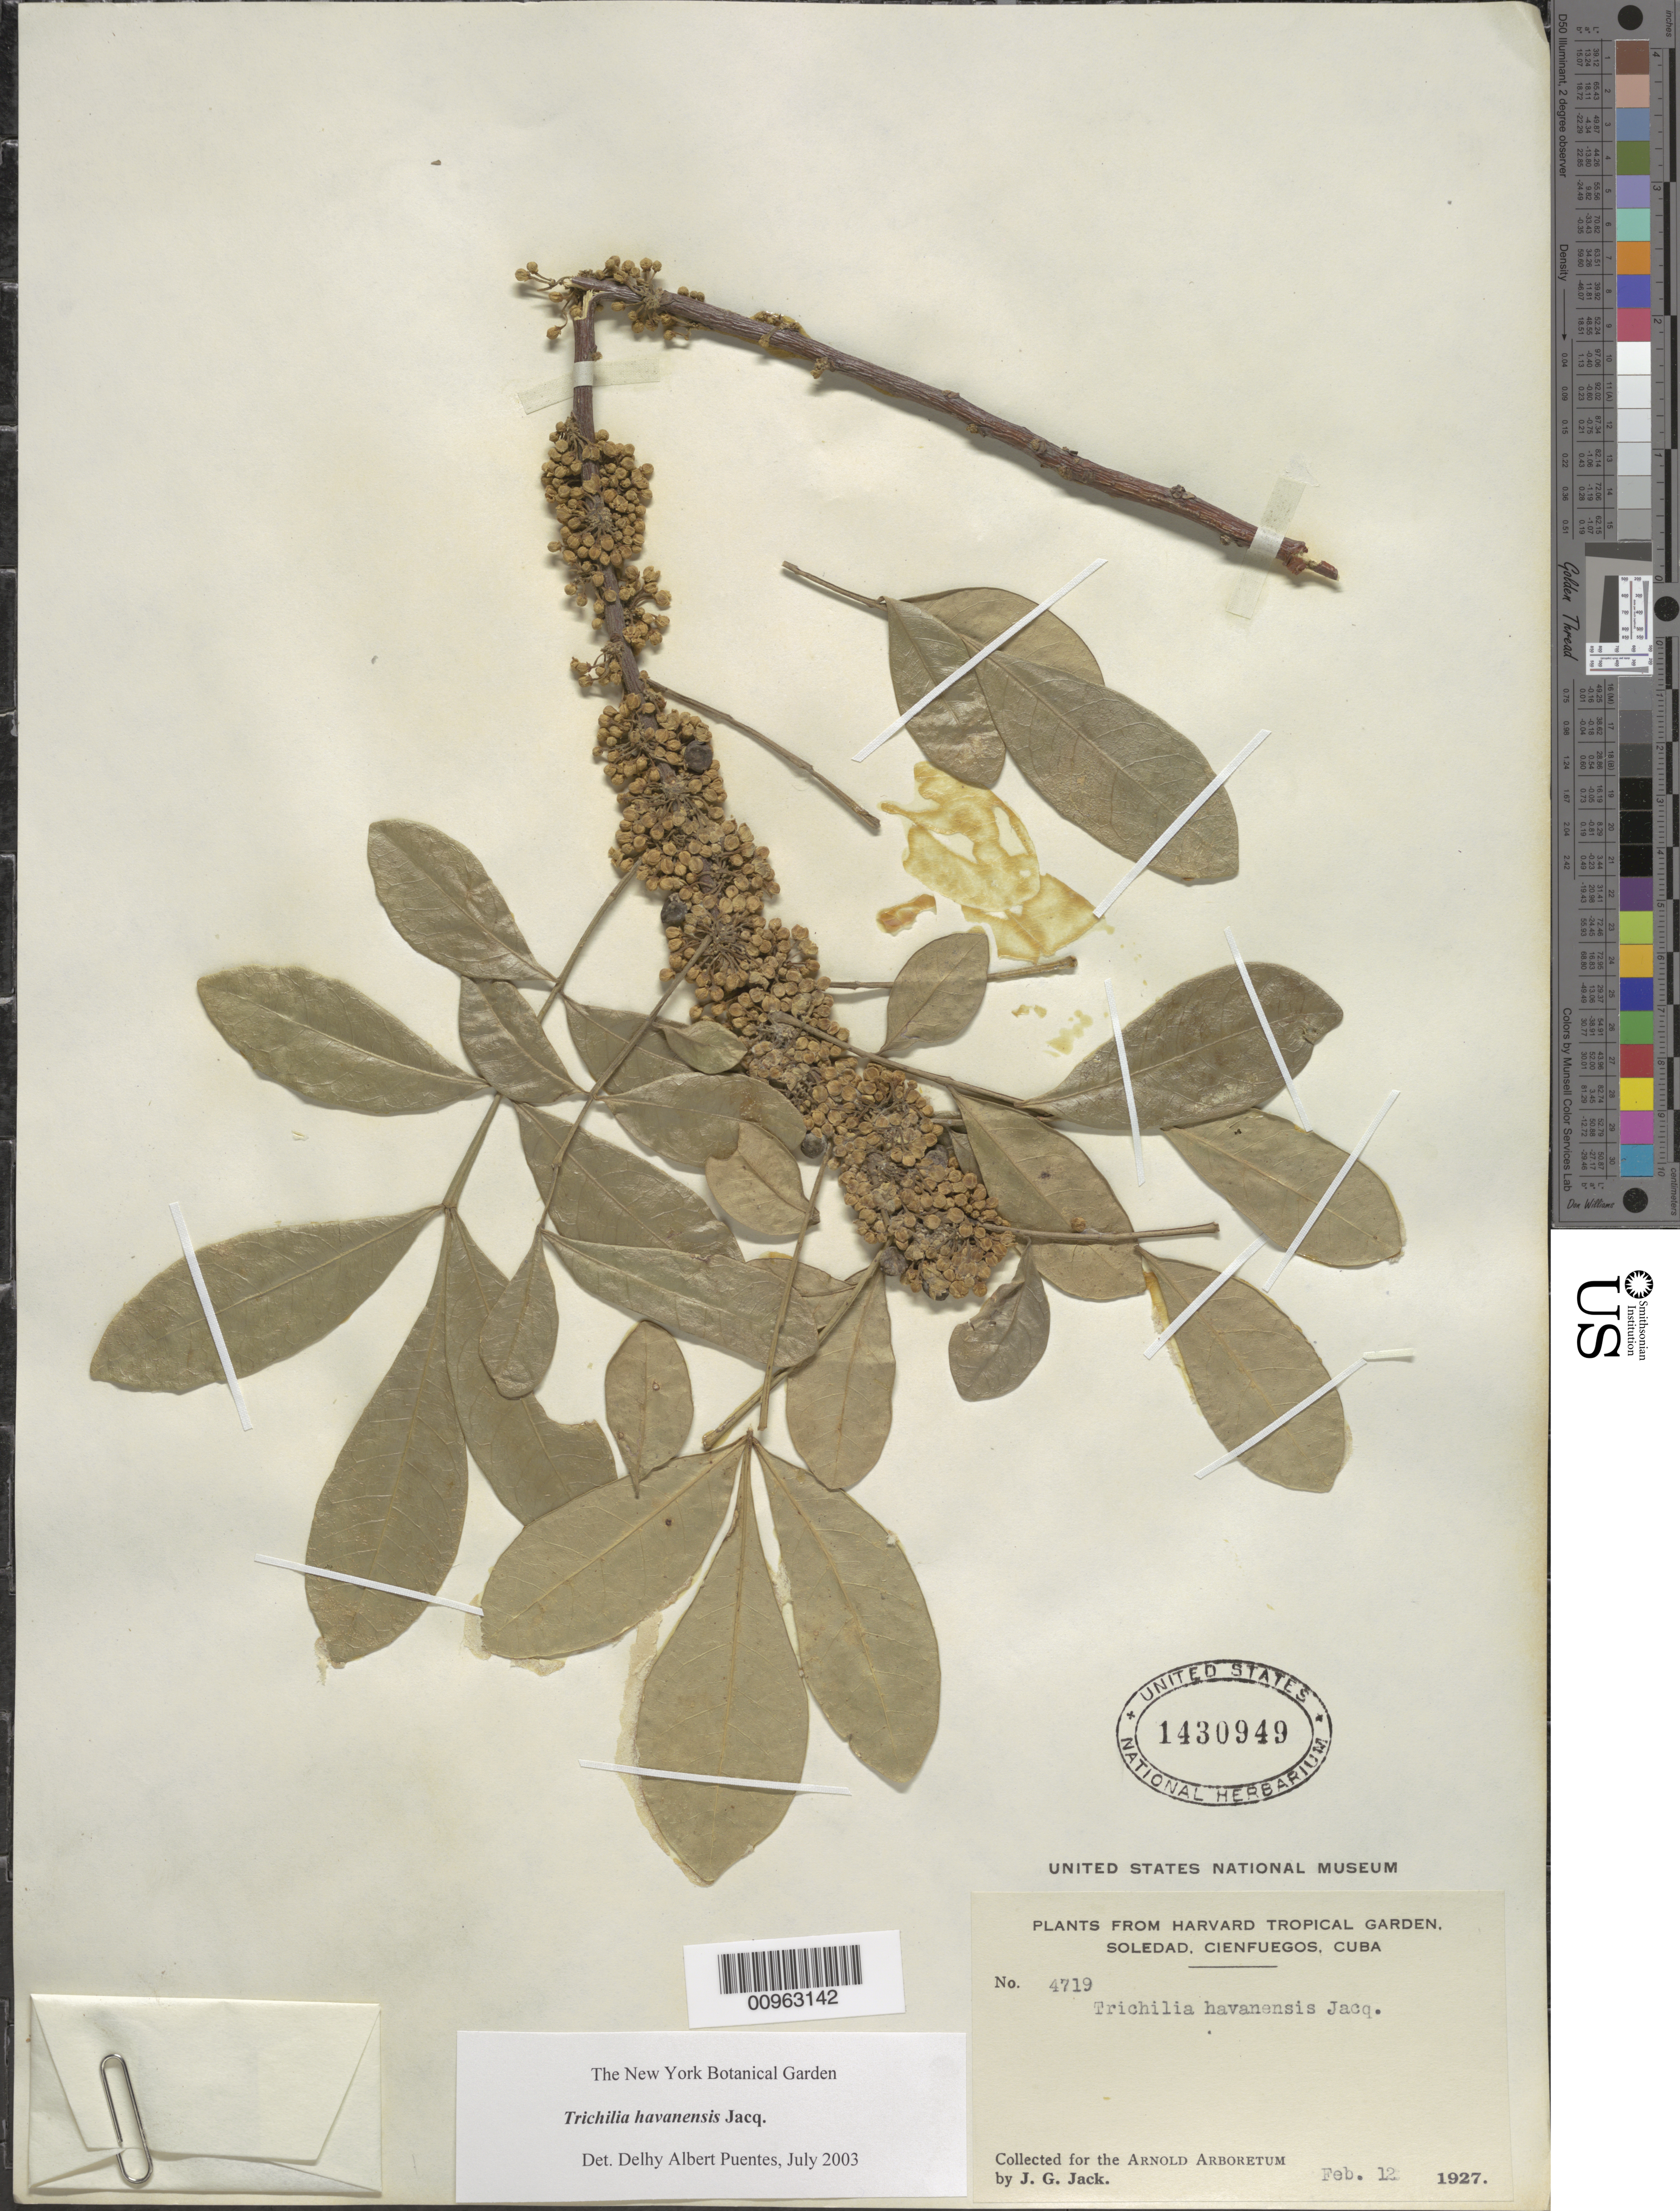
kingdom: Plantae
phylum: Tracheophyta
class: Magnoliopsida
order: Sapindales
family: Meliaceae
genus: Trichilia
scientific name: Trichilia havanensis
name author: Jacq.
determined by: Puentes, D. A.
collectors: J. G. Jack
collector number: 4719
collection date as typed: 12 Feb 1927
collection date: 1927-02-12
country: Cuba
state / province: Cienfuegos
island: Cuba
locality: Soledad, Cienfuegos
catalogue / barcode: US 1430949